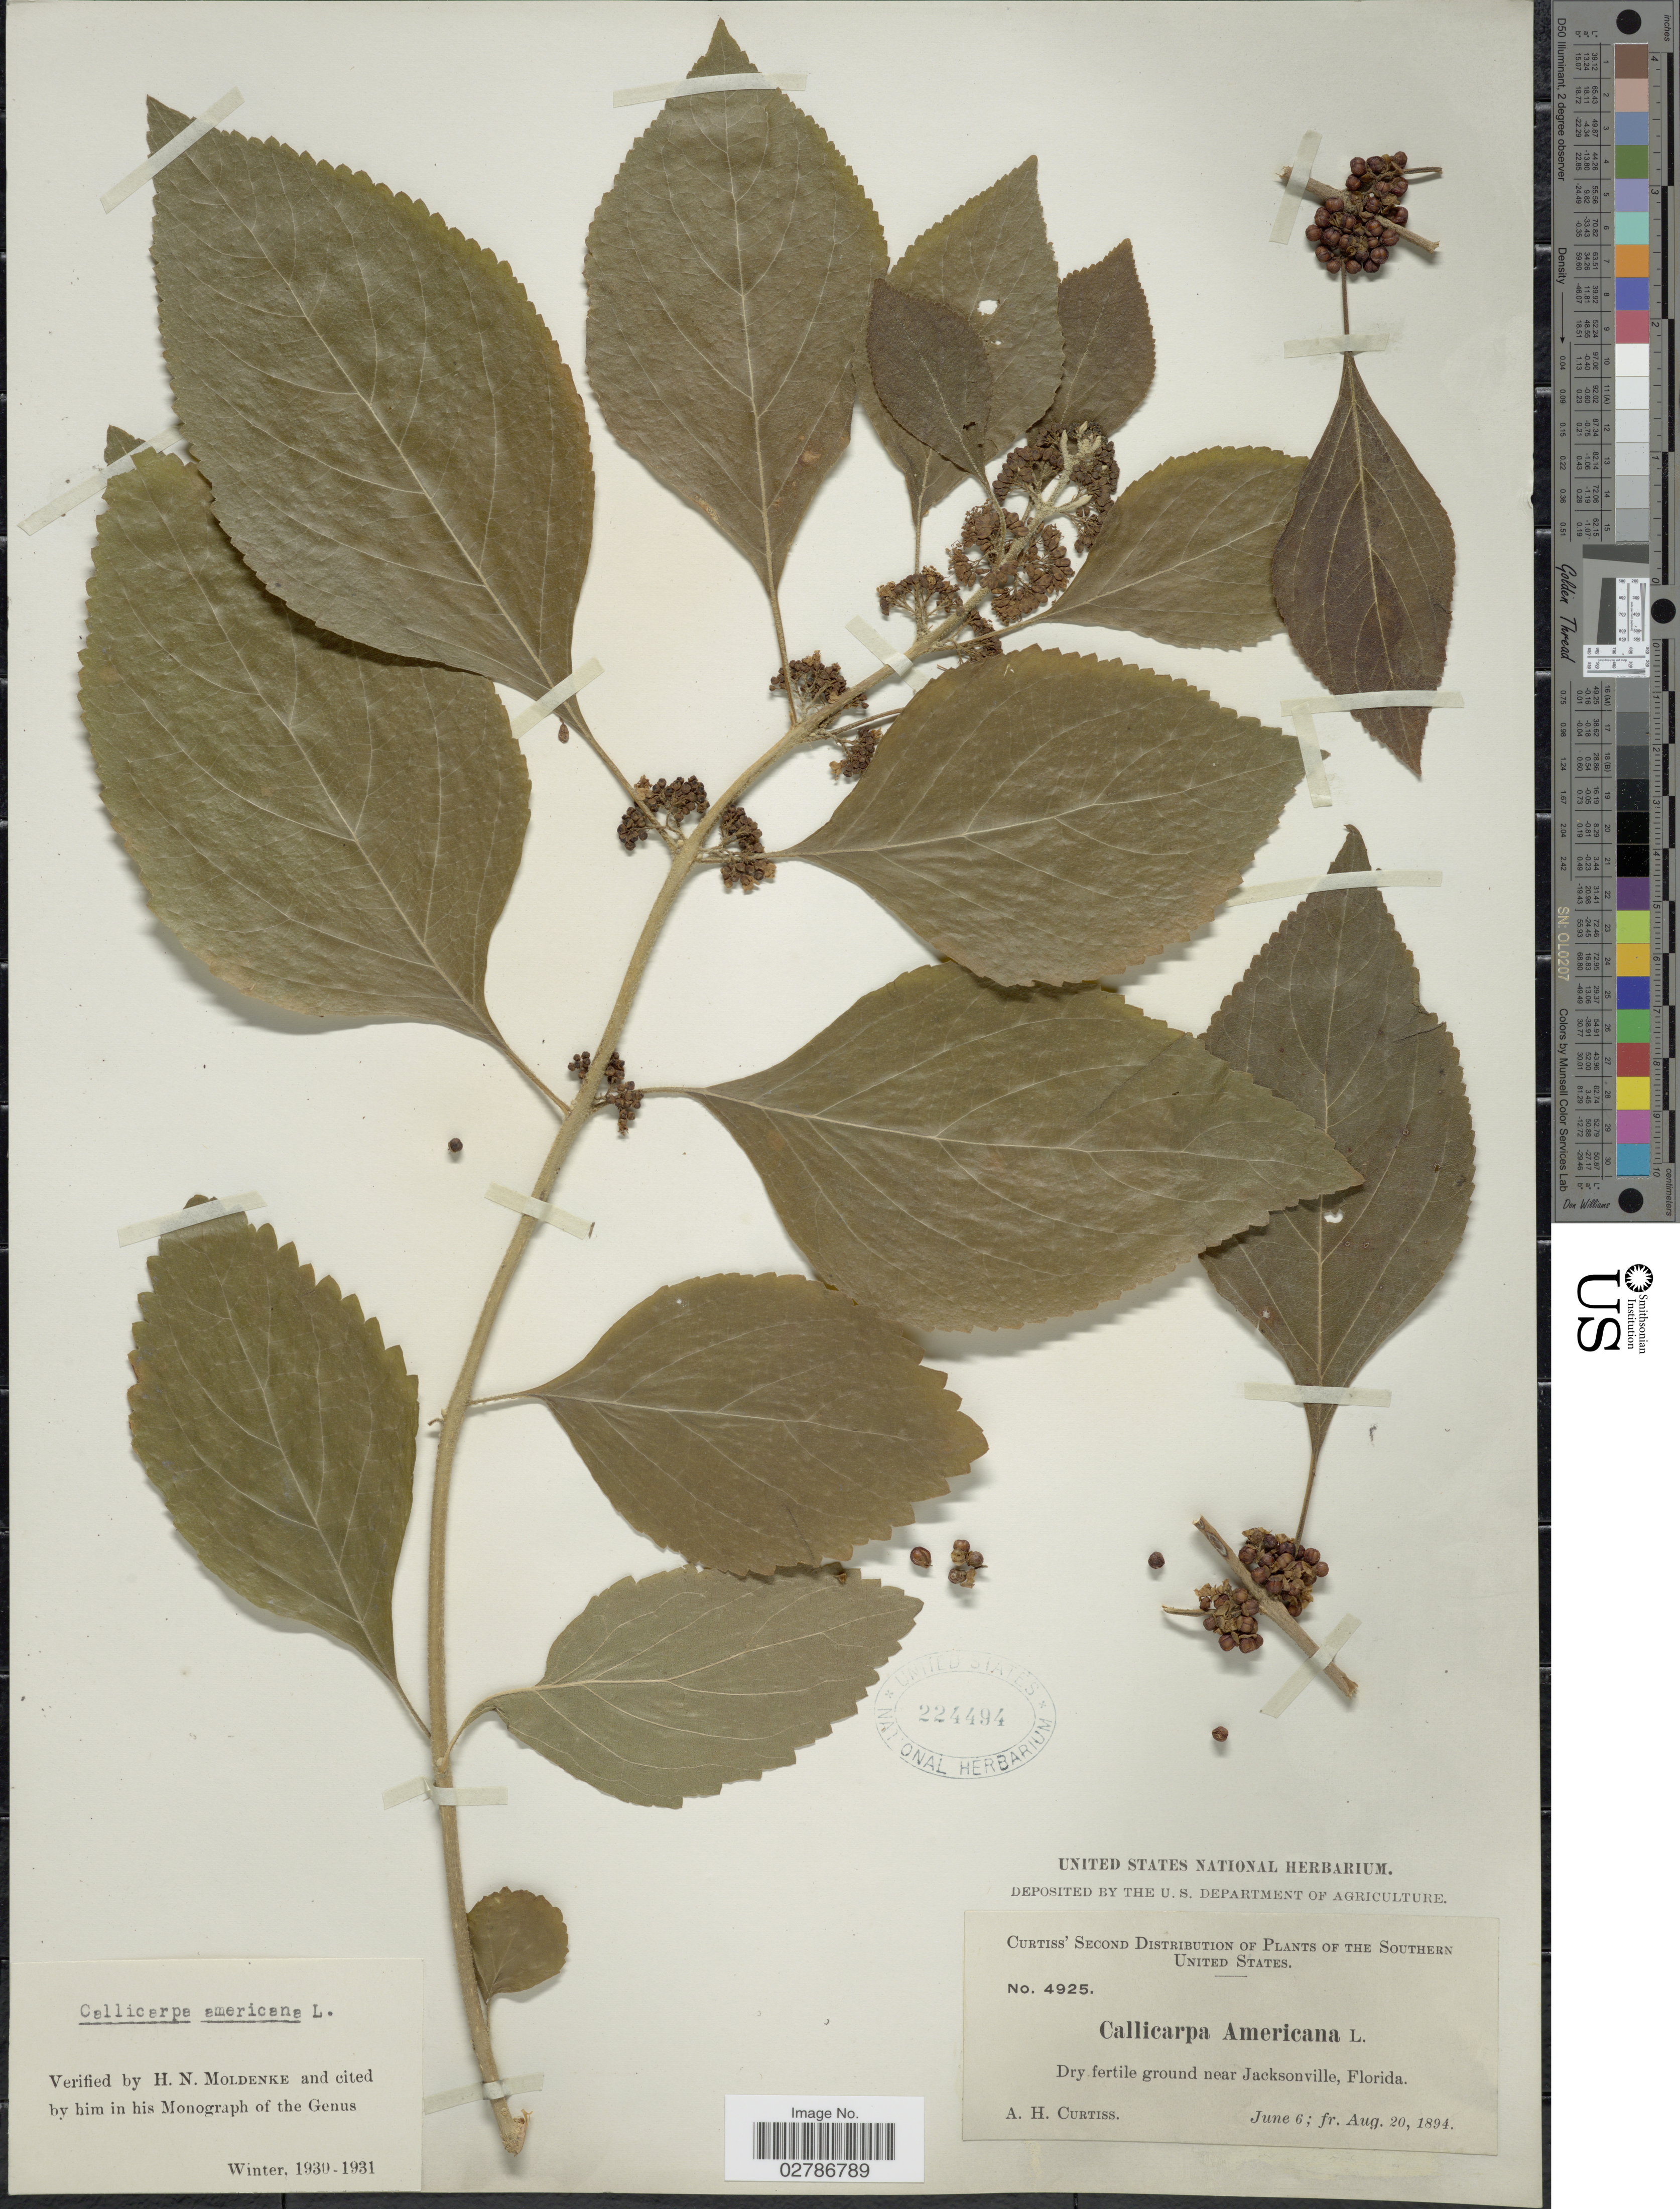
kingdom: Plantae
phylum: Tracheophyta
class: Magnoliopsida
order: Lamiales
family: Lamiaceae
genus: Callicarpa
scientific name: Callicarpa americana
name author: L.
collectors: A. H. Curtiss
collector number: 4925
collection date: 1894-06-06/1894-08-20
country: United States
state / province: Florida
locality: Southern United States. Dry fertile ground near Jacksonville.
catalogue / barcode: US 224494